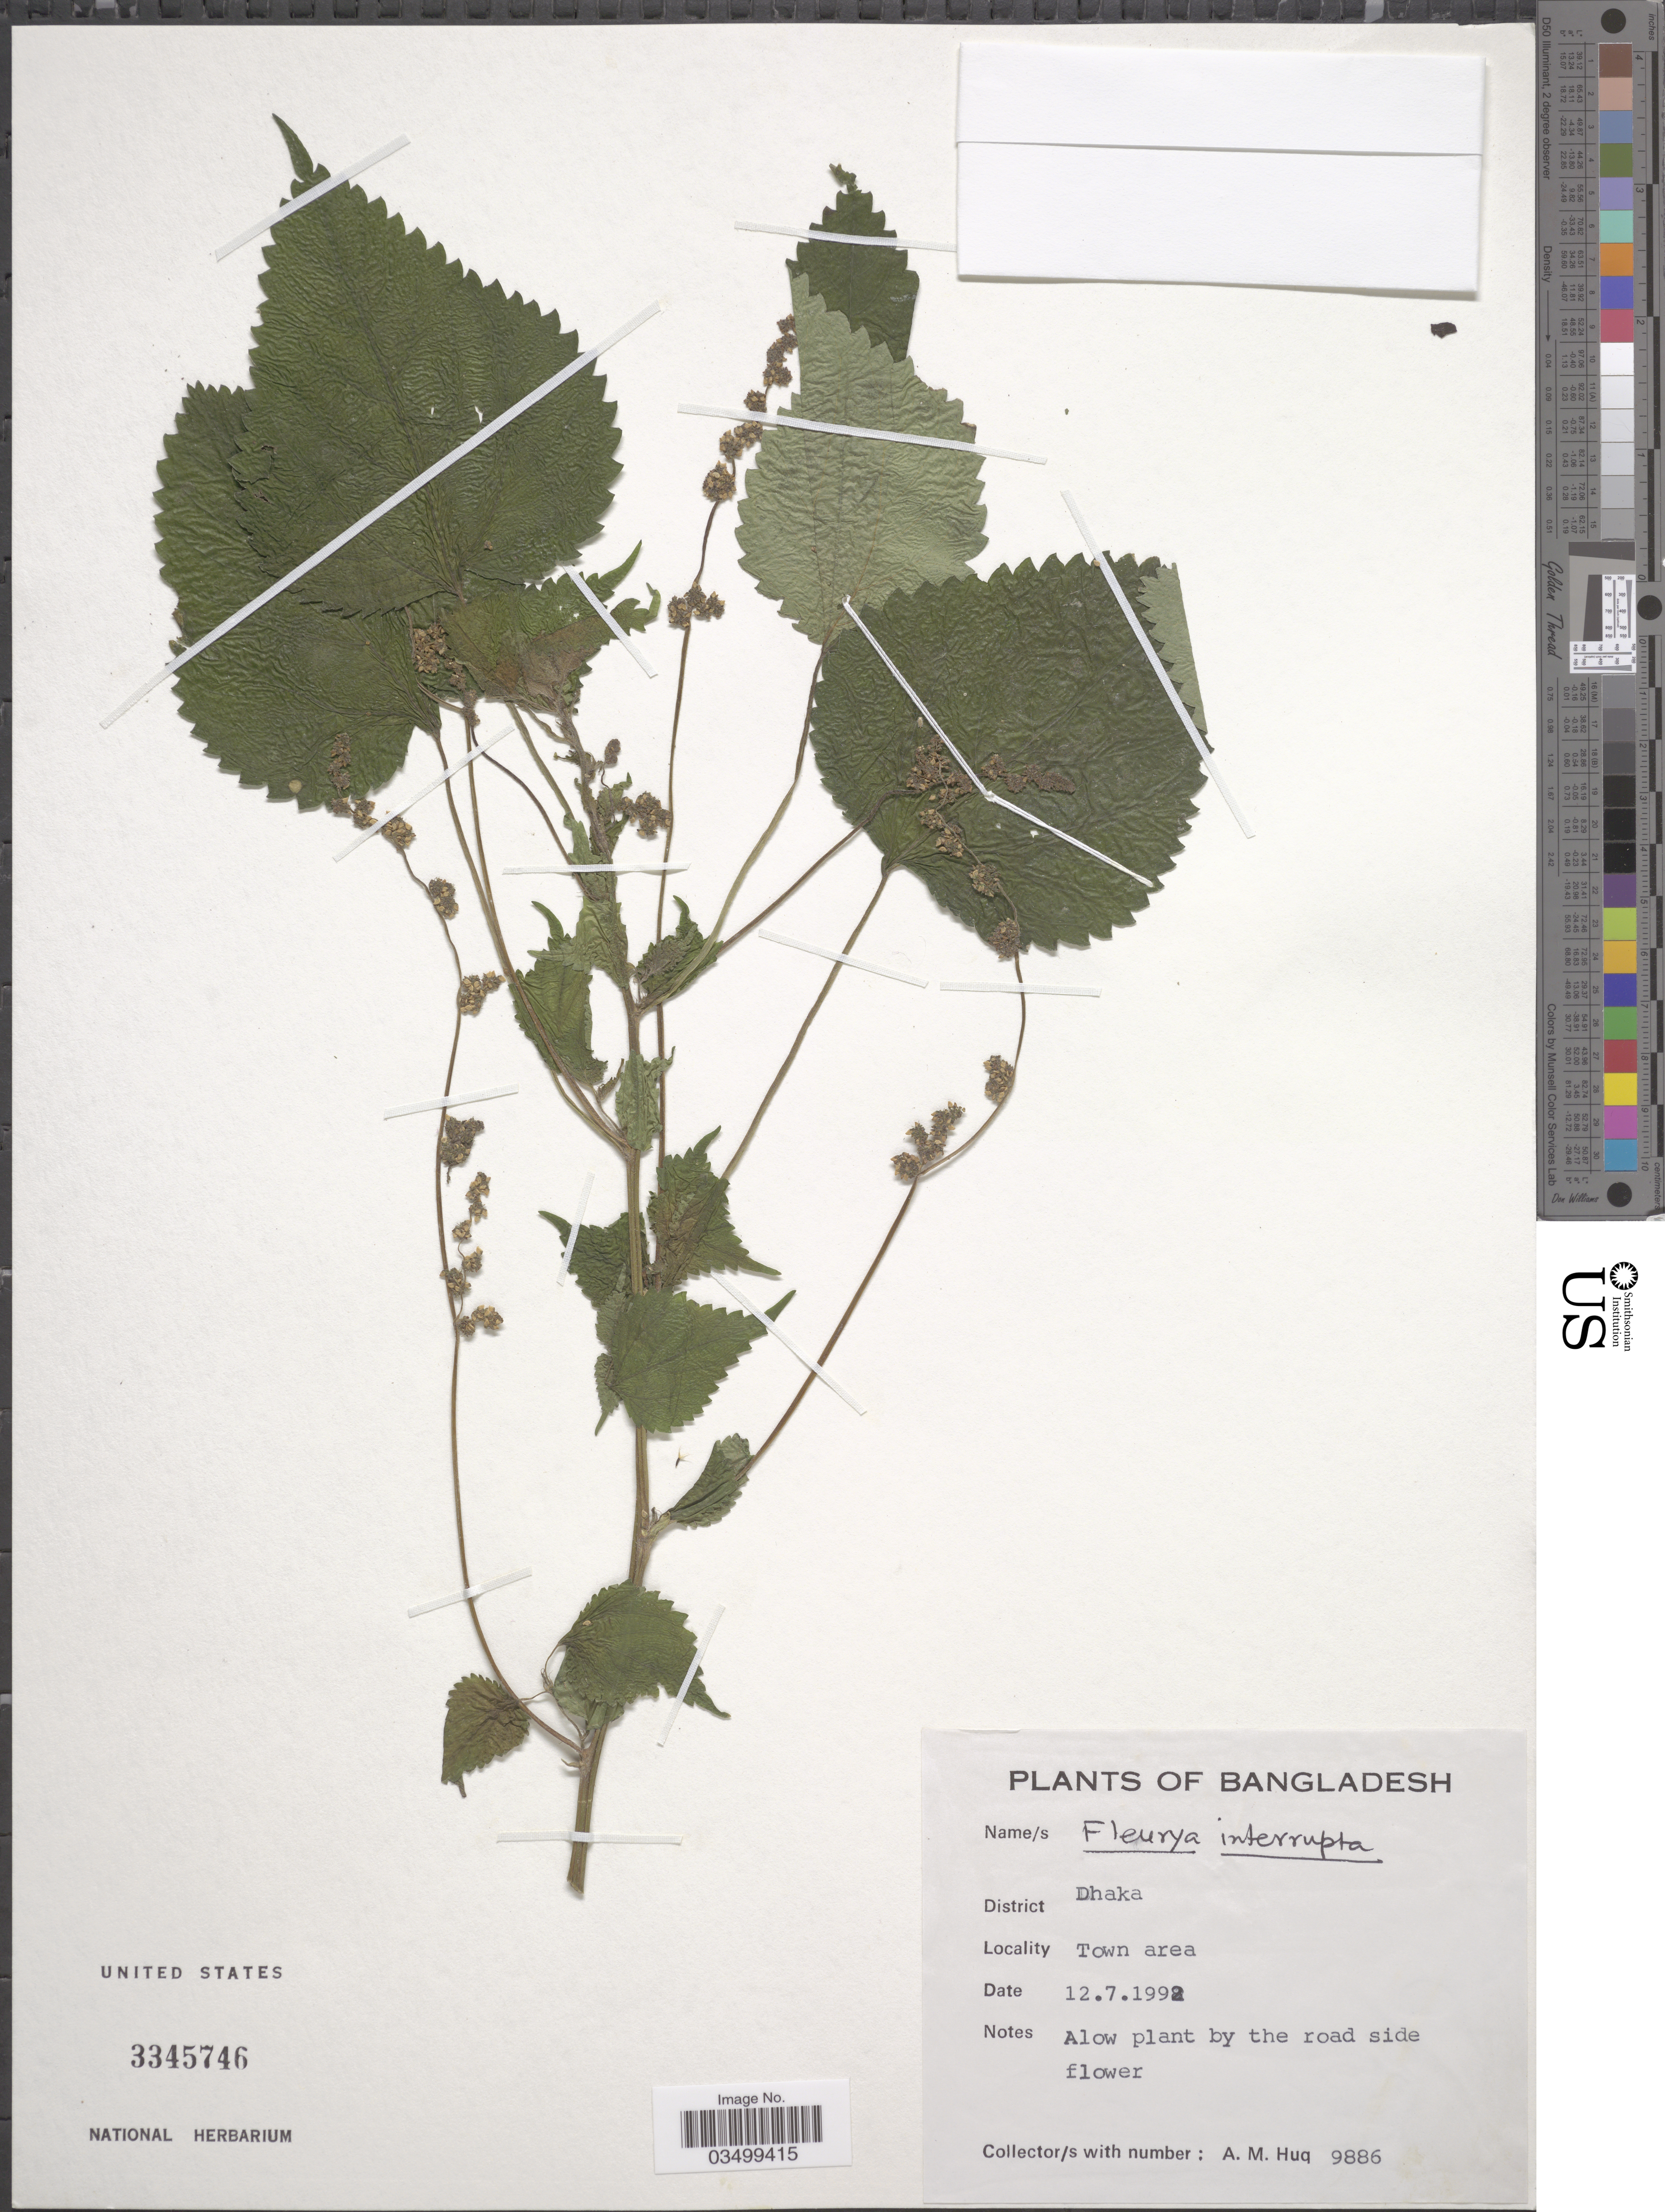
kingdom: Plantae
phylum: Tracheophyta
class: Magnoliopsida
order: Rosales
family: Urticaceae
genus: Laportea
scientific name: Laportea interrupta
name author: (L.) Chew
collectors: A. M. Huq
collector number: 9886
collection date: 1992-07-12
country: Bangladesh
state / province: Dhaka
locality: District Dhaka. Town area.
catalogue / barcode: US 3345746